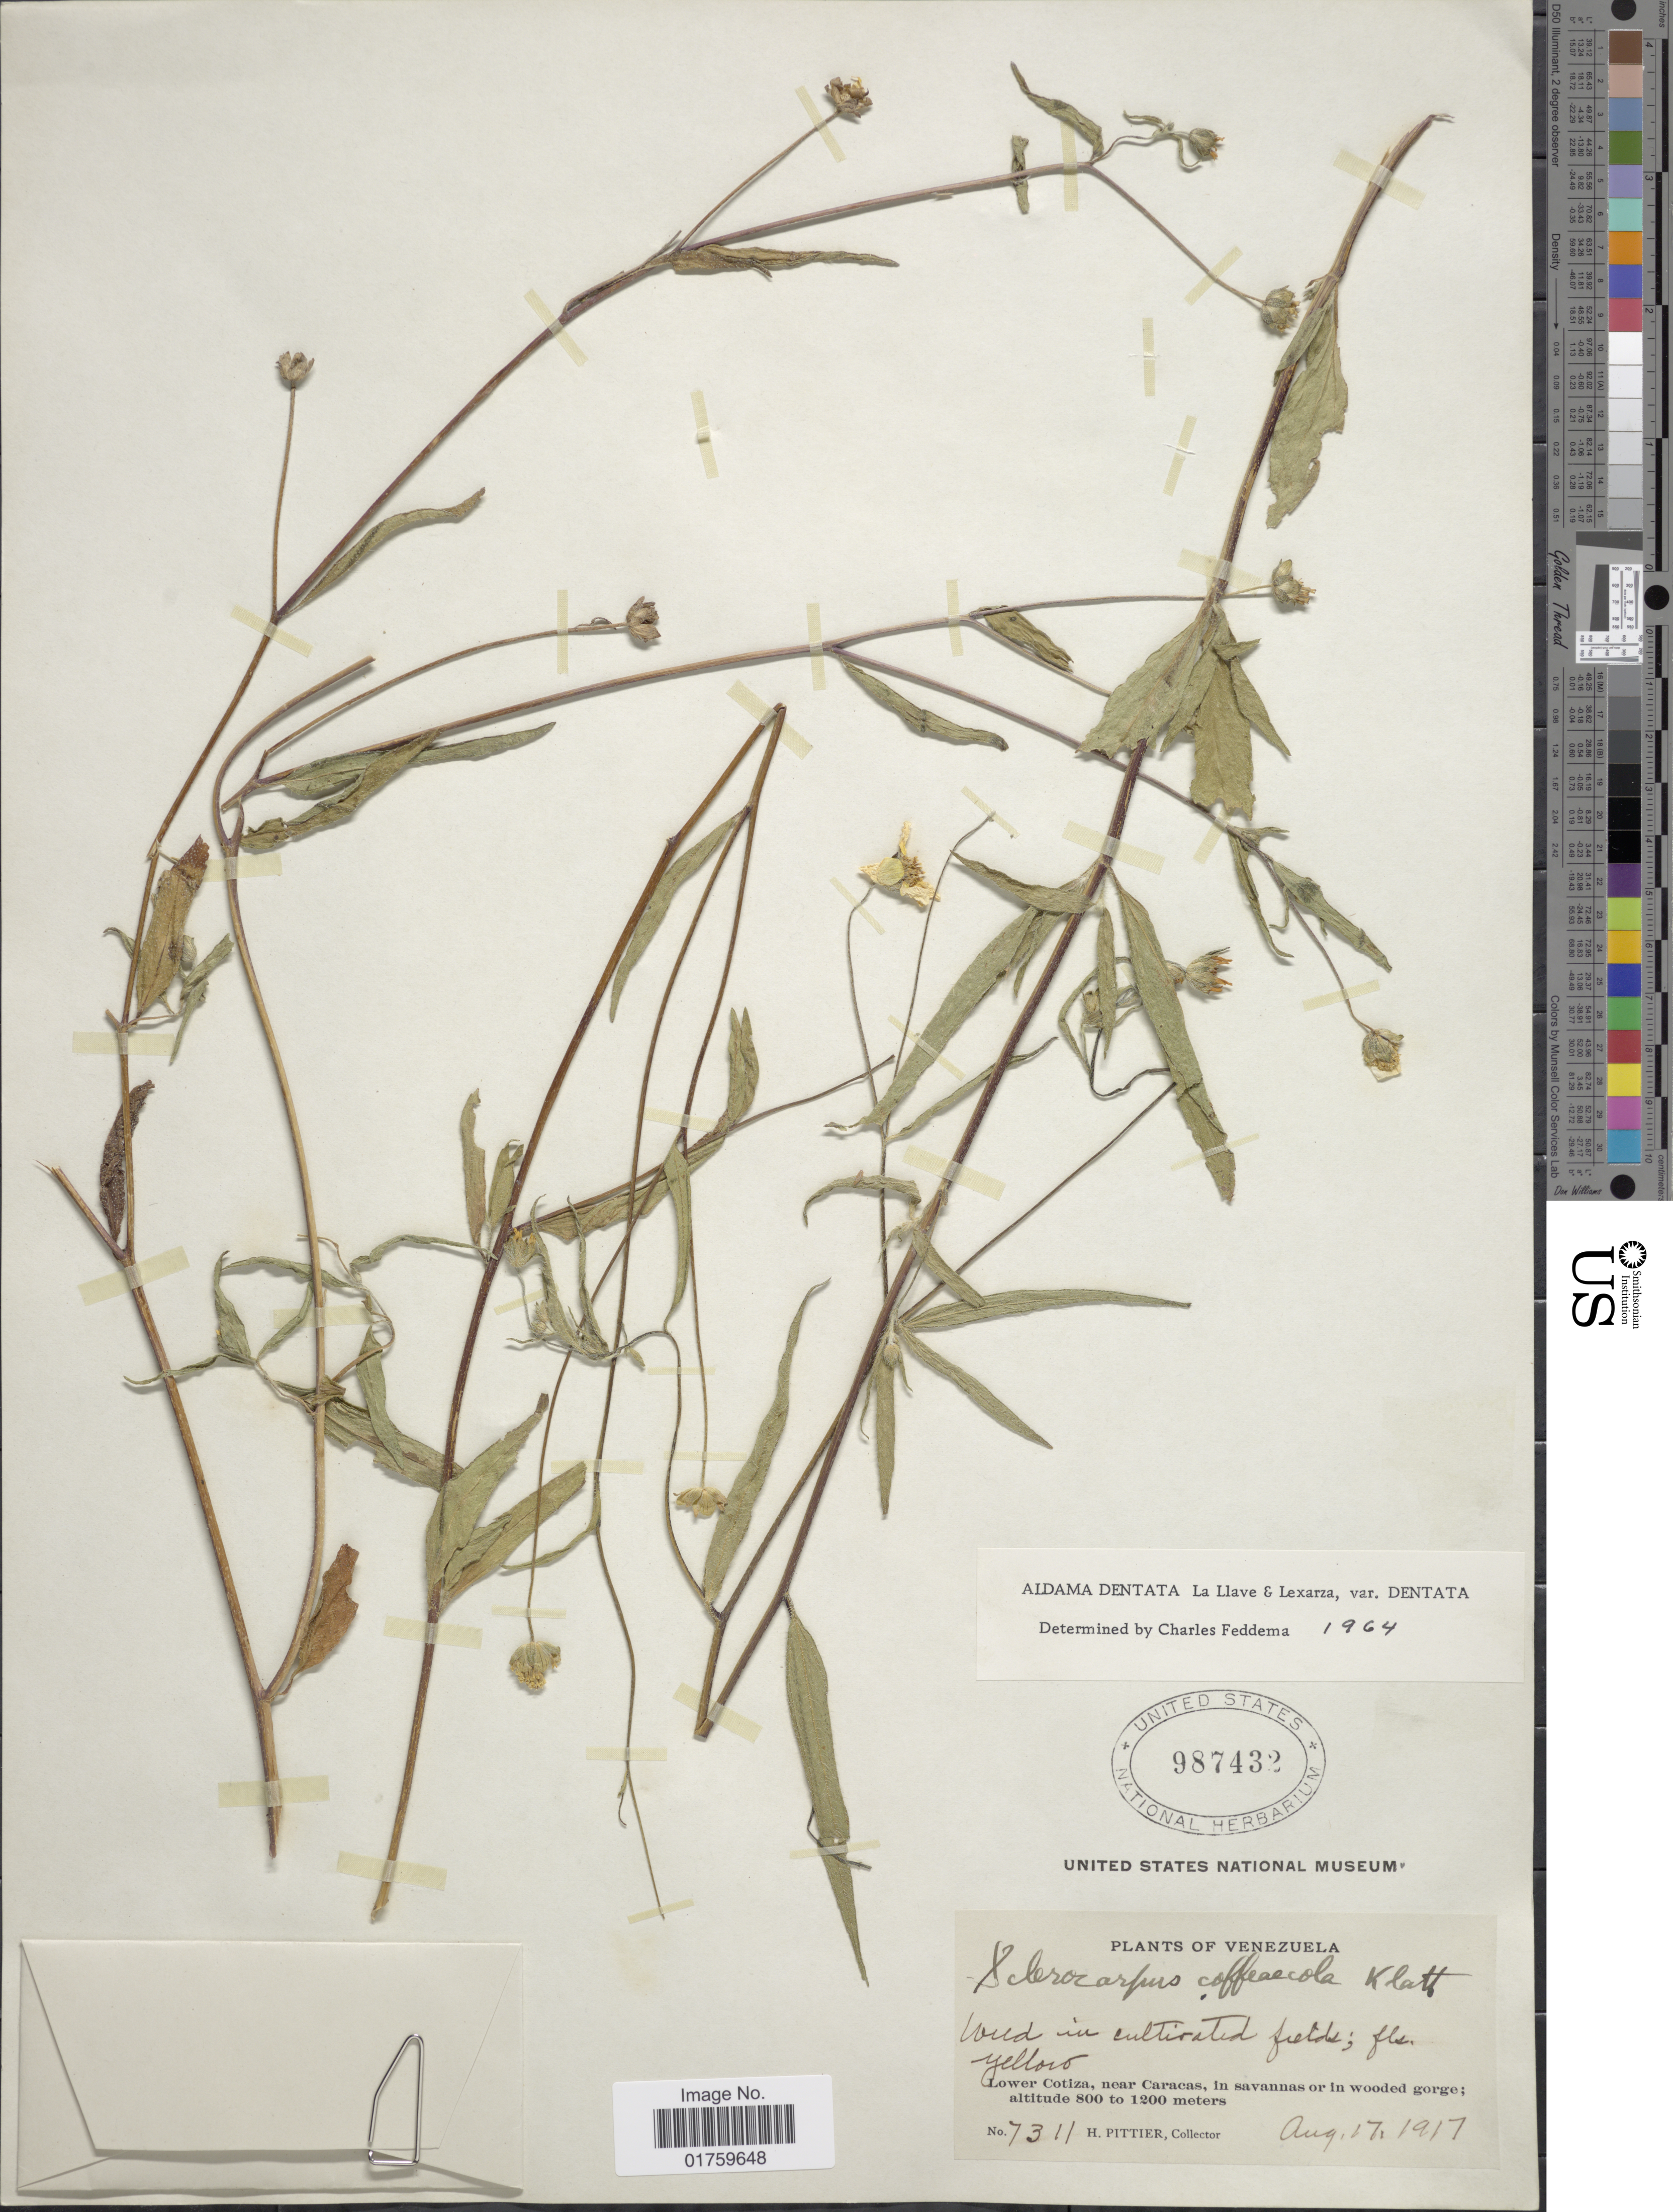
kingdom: Plantae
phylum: Tracheophyta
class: Magnoliopsida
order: Asterales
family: Asteraceae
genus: Aldama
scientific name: Aldama dentata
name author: La Llave ex La Llave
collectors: H. F. Pittier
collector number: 7311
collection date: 1917-08-17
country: Venezuela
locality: Weed in cultivated field, lower Cotiza, near Caracas, in savannas or in wooded gorge.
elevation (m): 800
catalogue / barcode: US 987432